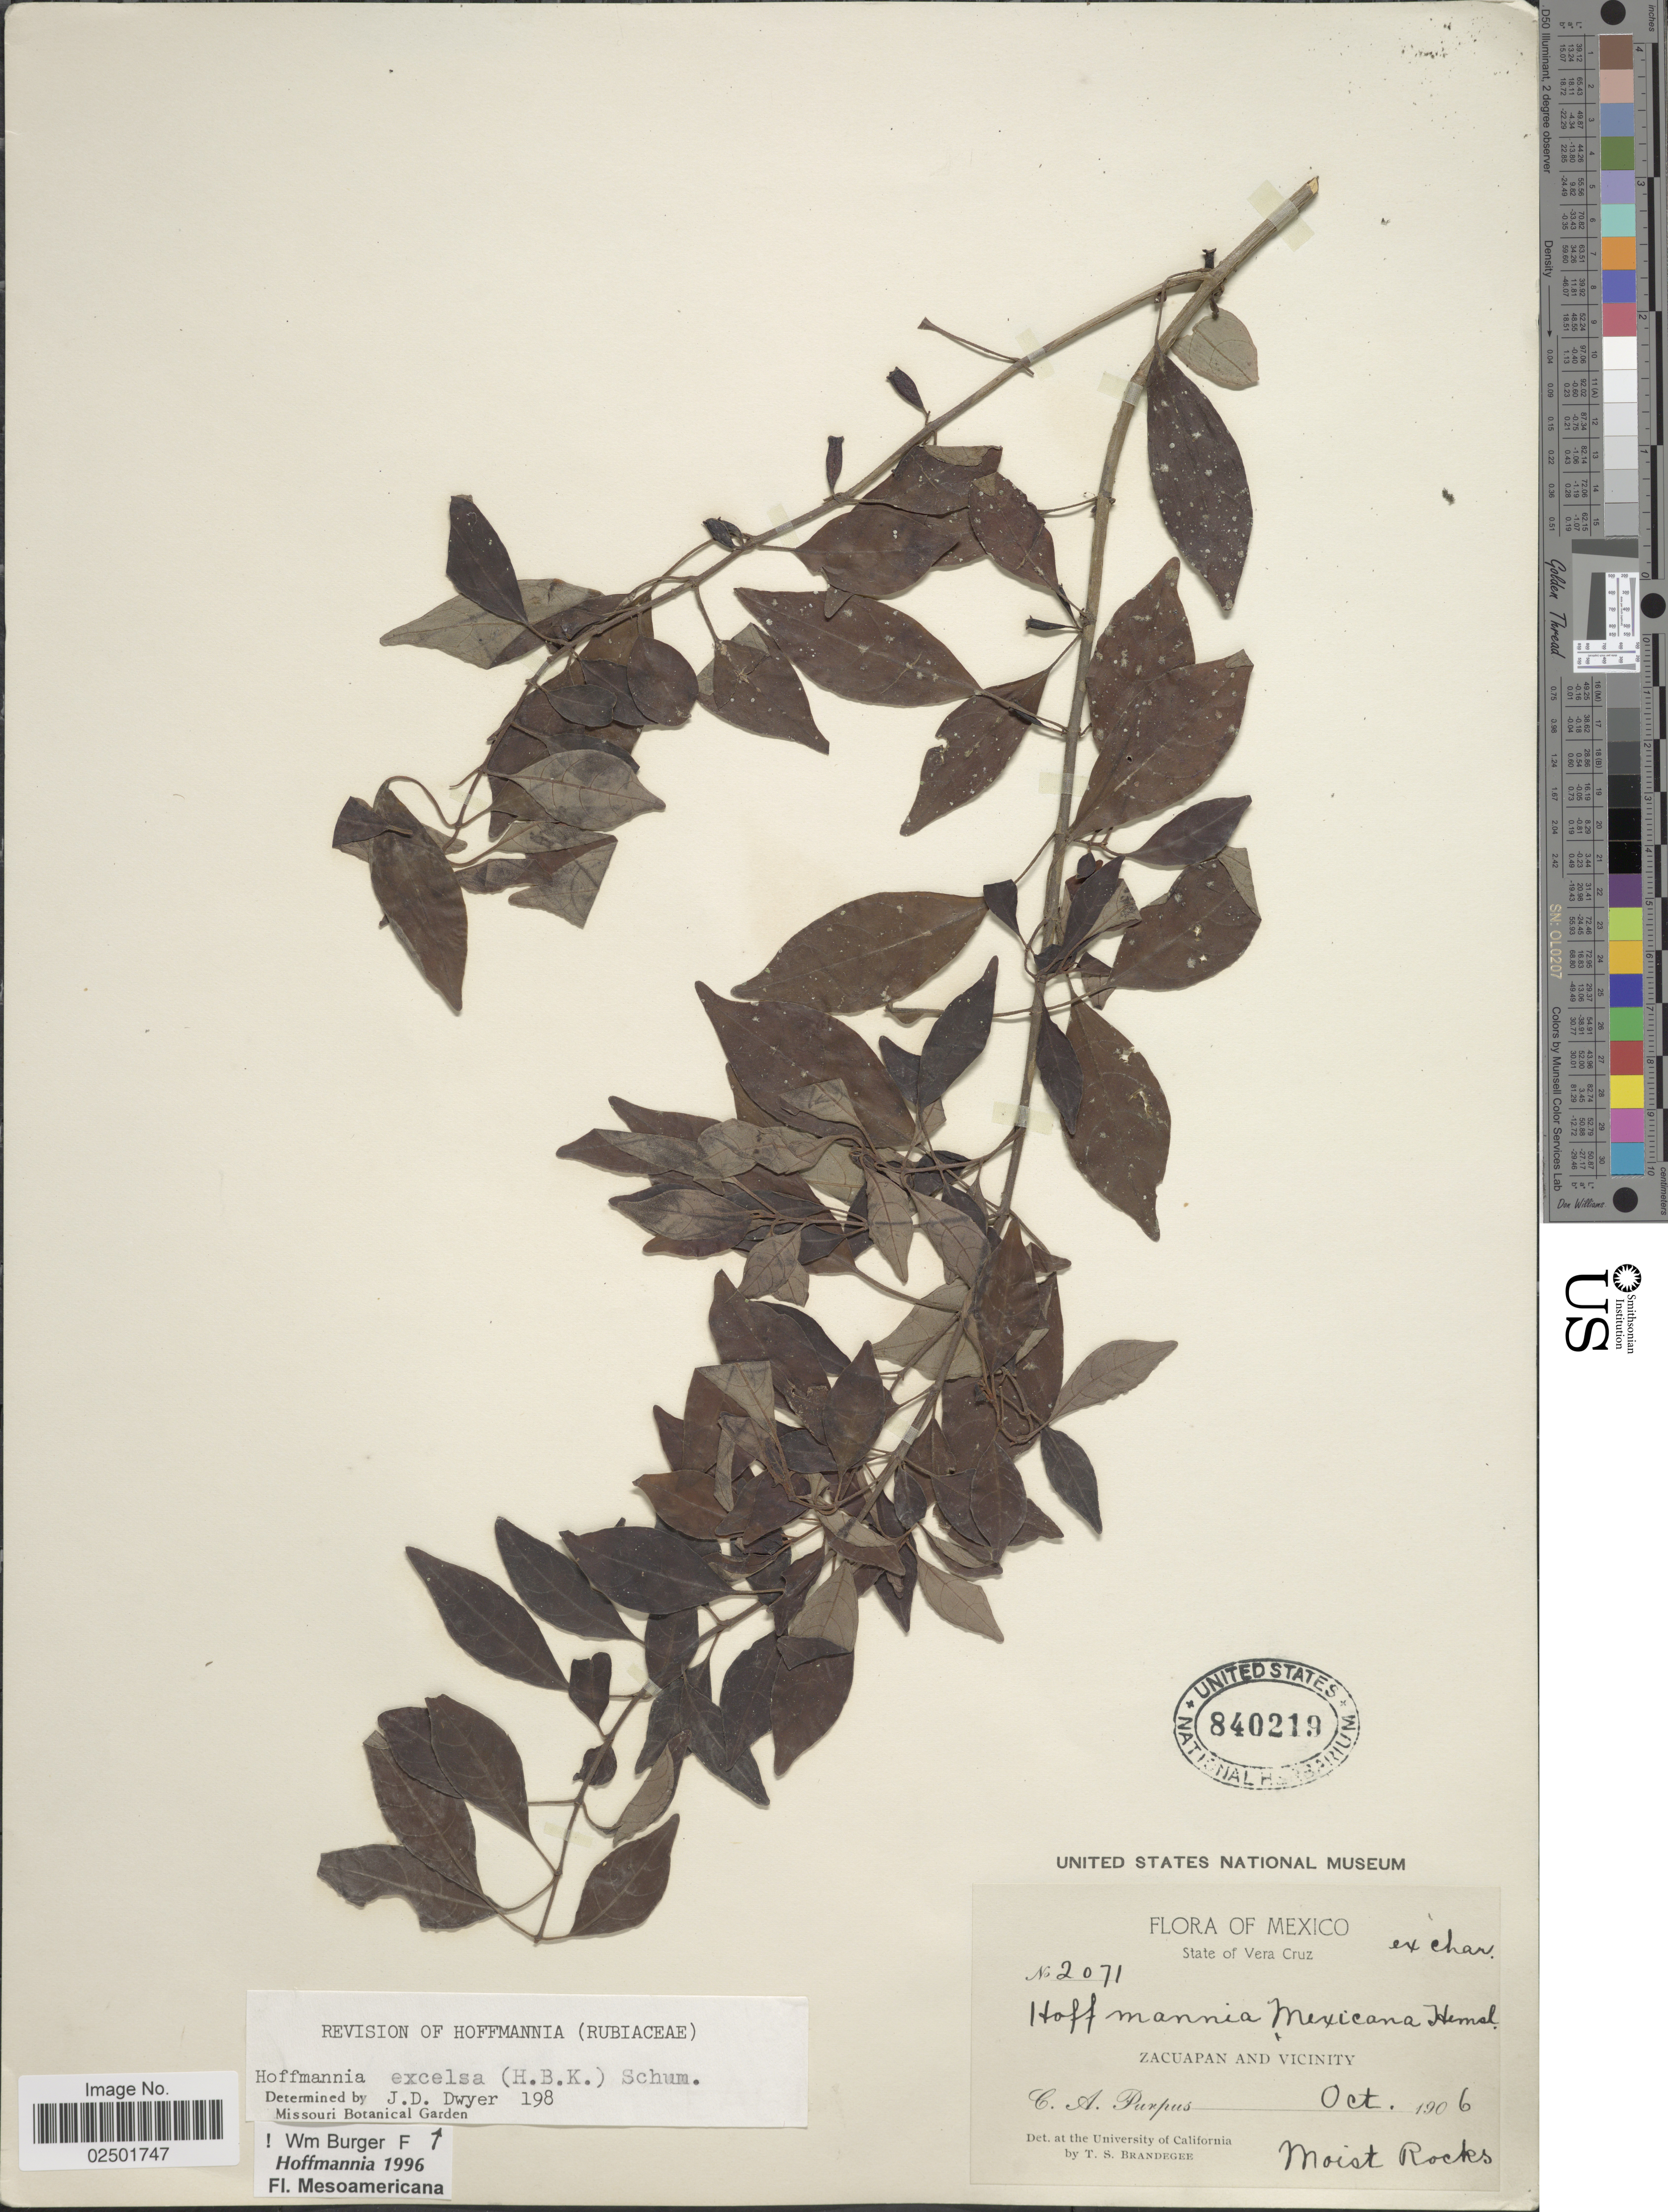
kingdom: Plantae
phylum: Tracheophyta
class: Magnoliopsida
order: Gentianales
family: Rubiaceae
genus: Hoffmannia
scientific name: Hoffmannia excelsa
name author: (Kunth) K. Schum.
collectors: C. A. Purpus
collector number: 2071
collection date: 1906-10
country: Mexico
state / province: Veracruz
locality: State of Veracruz, Zacuapan and Vicinity, Moist Rocks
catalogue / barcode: US 840219